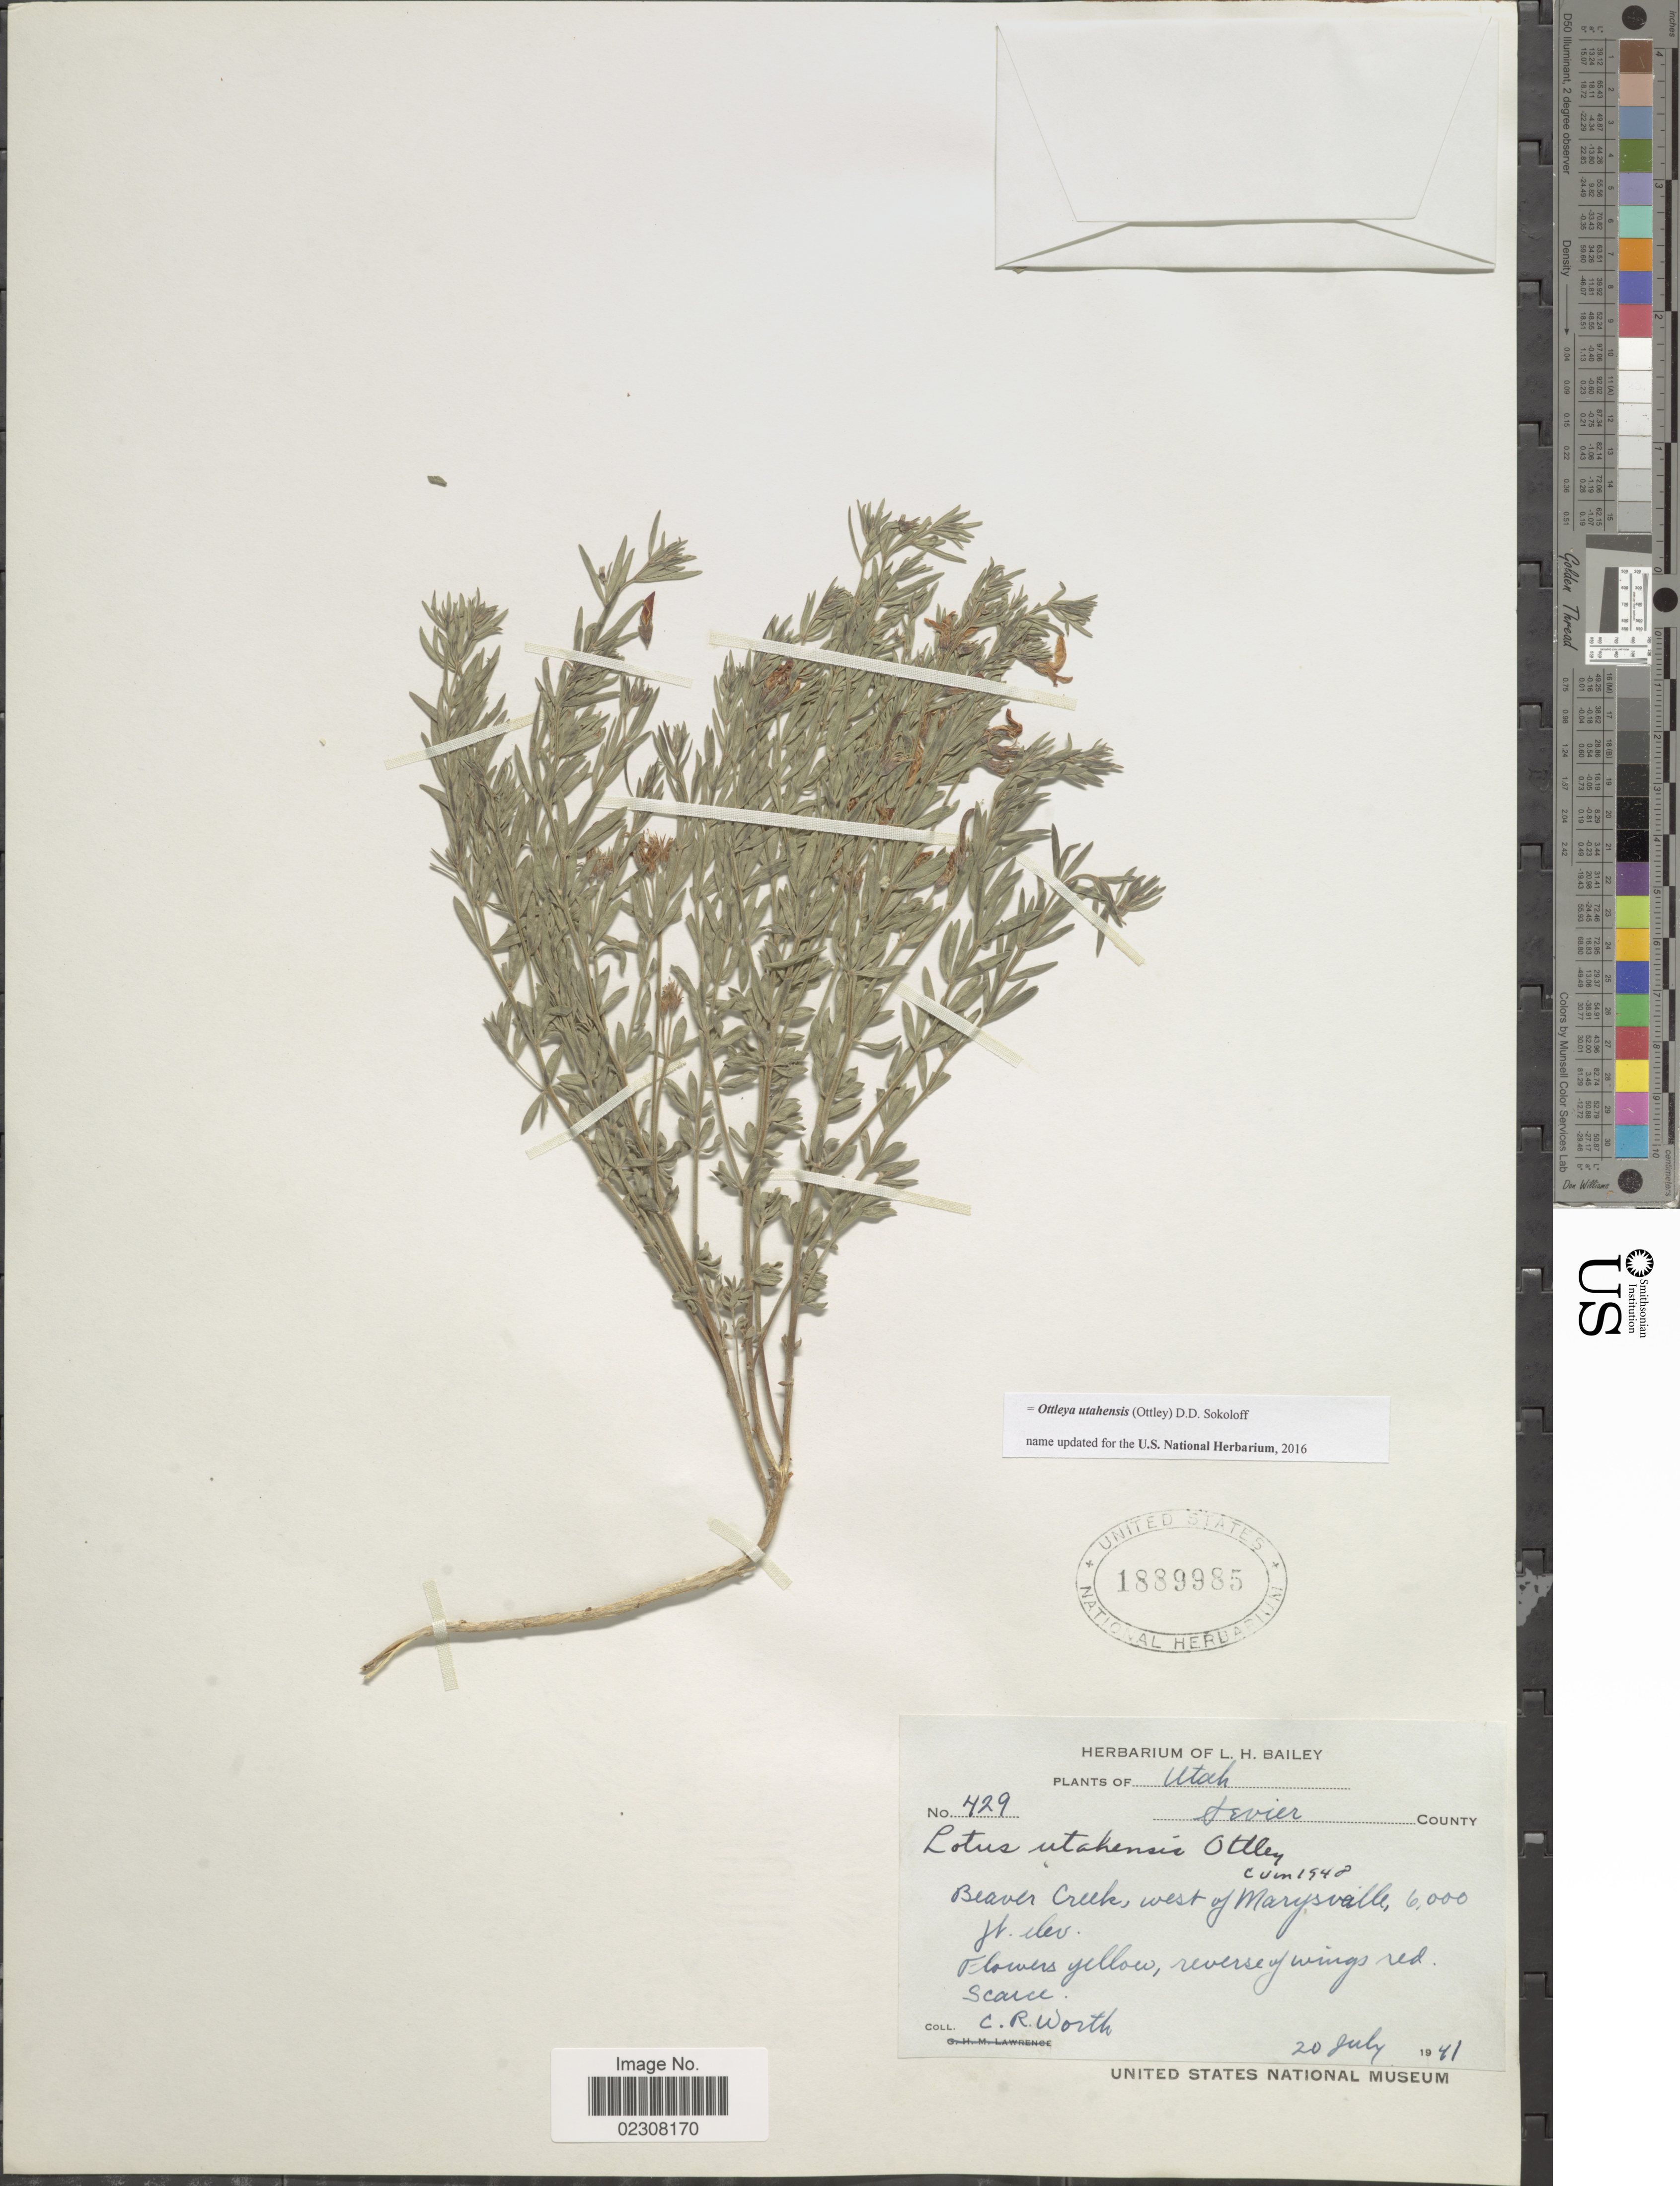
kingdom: Plantae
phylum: Tracheophyta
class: Magnoliopsida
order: Fabales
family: Fabaceae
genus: Ottleya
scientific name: Ottleya utahensis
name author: (Ottley) D.D. Sokoloff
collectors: C. R. Worth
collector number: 429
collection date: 1941-07-20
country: United States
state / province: Utah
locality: Beaver Creek, west of Marysville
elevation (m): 1829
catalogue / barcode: US 1889985